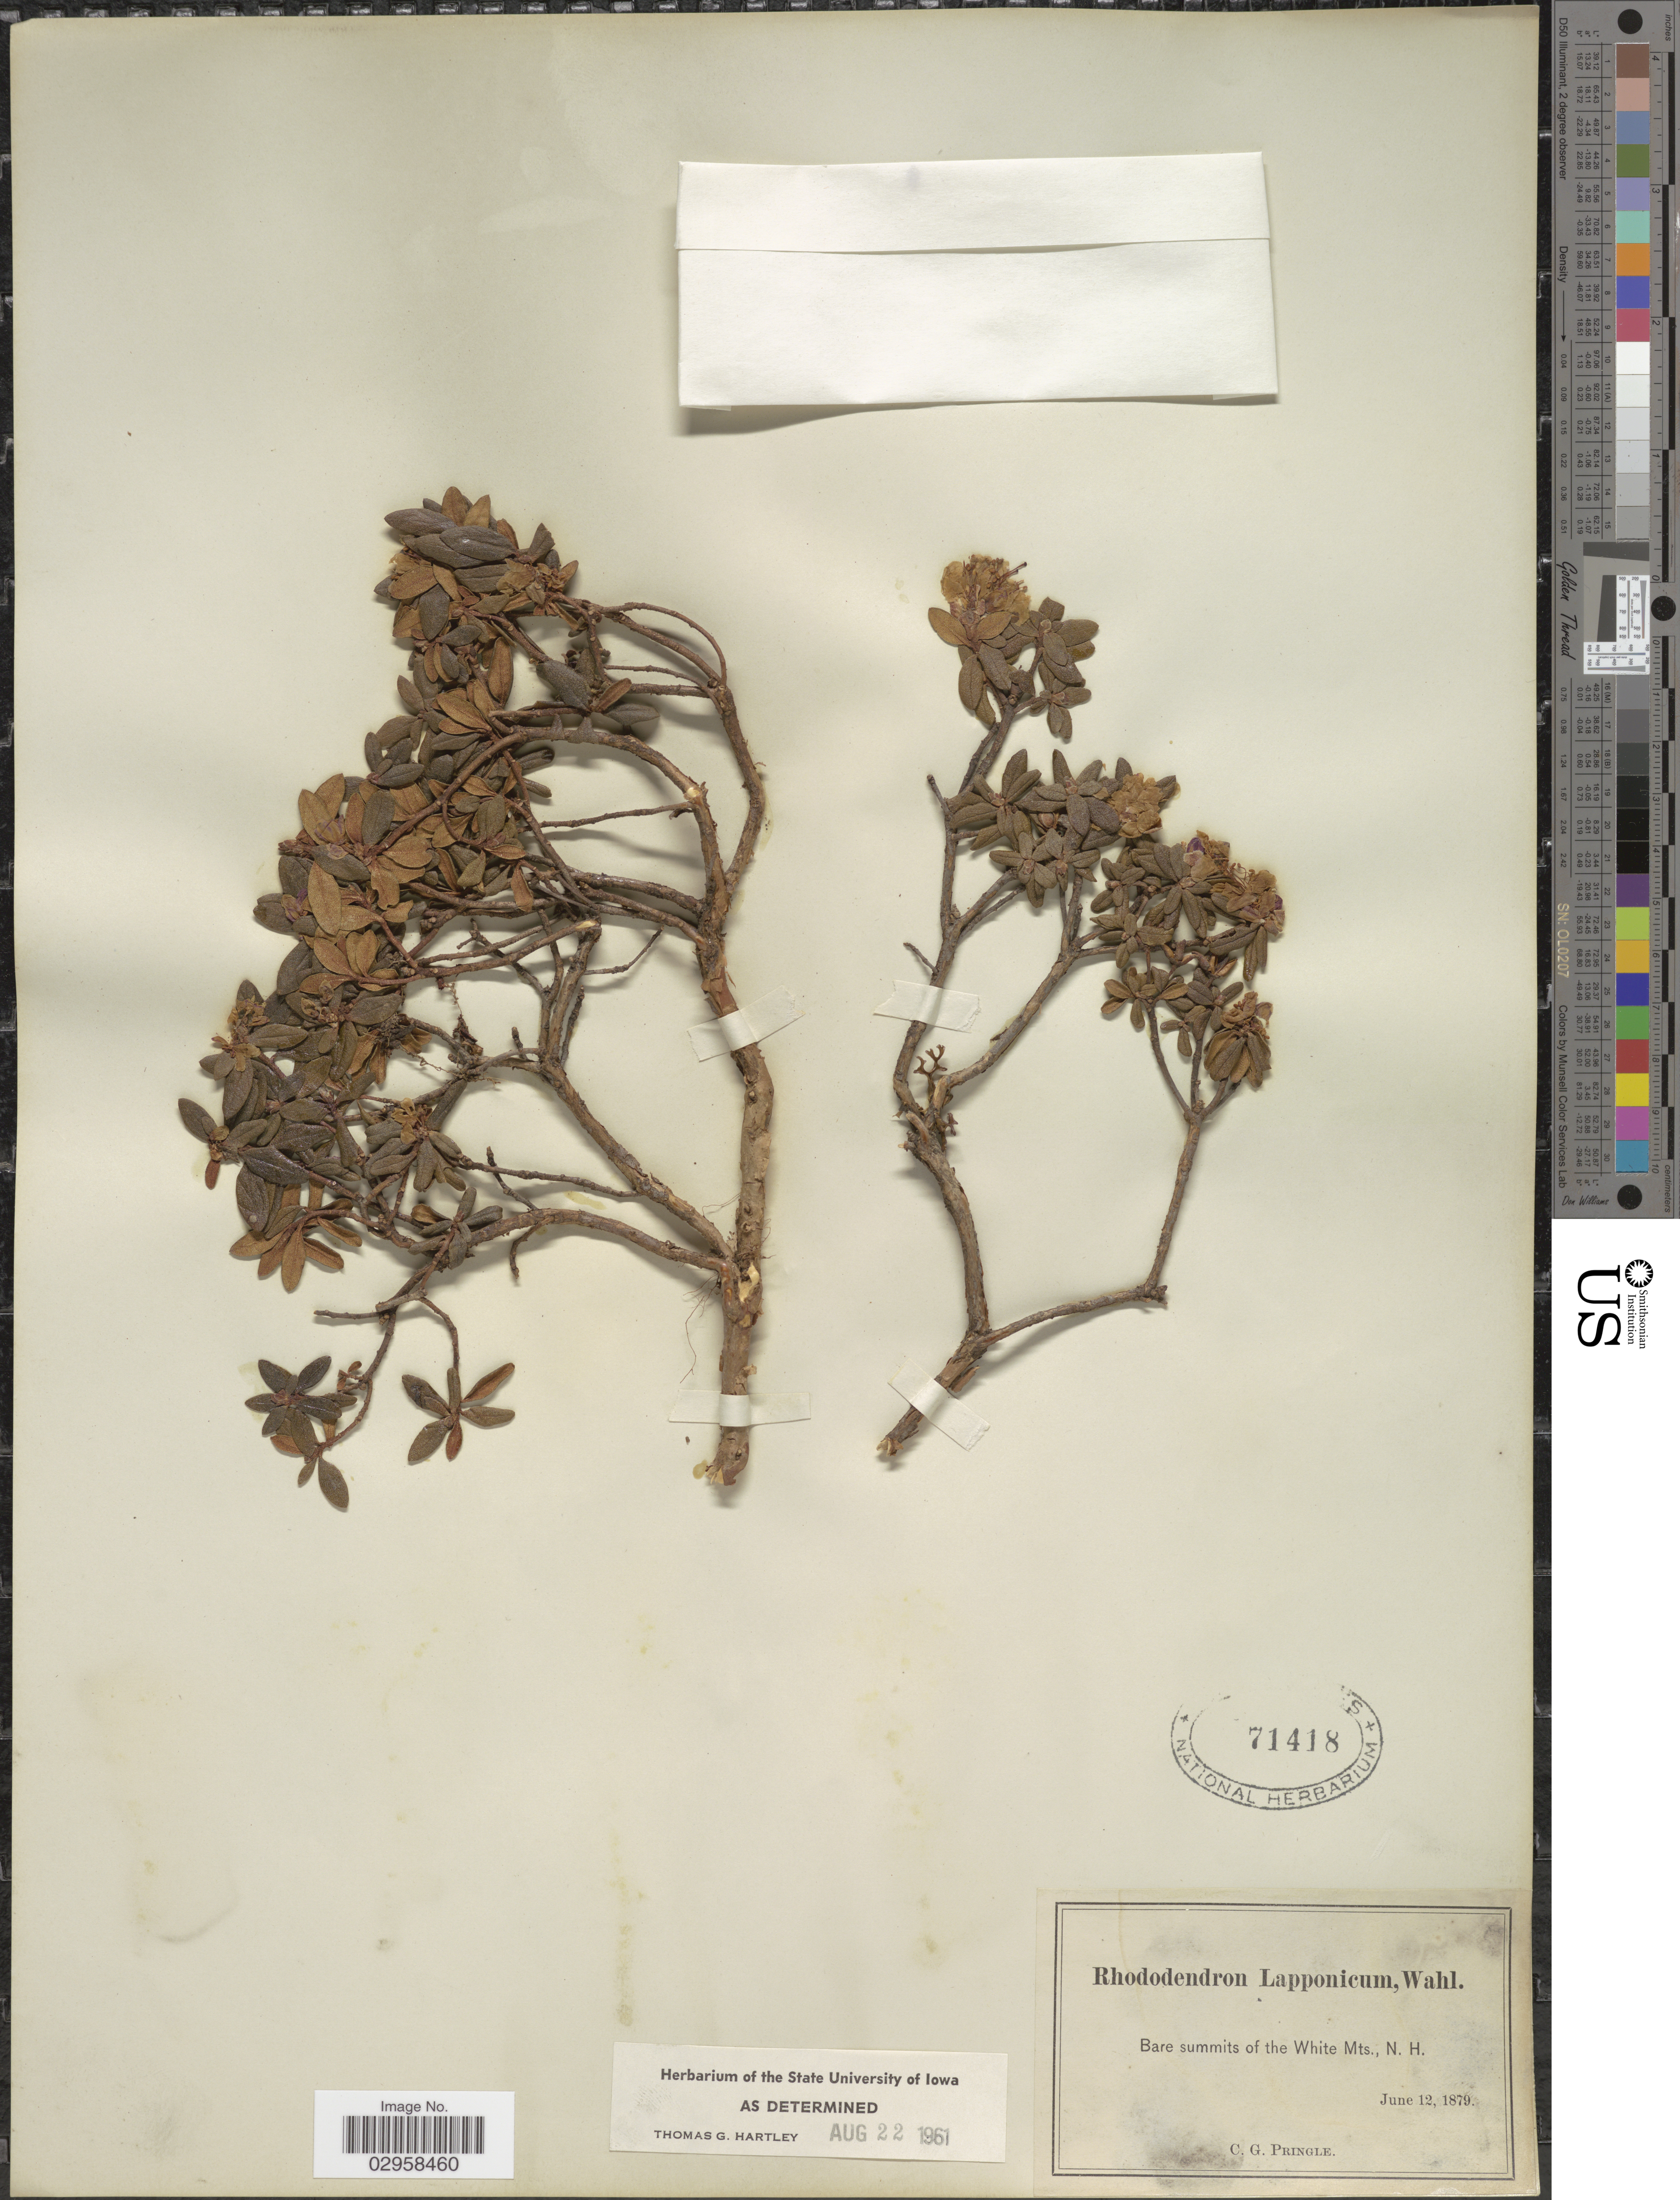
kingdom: Plantae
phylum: Tracheophyta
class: Magnoliopsida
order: Ericales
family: Ericaceae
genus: Rhododendron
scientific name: Rhododendron lapponicum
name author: (L.) Wahlenb.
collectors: C. G. Pringle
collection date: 1879-06-12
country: United States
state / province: New Hampshire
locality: Bare summits of the White Mts., N. H.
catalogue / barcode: US 71418